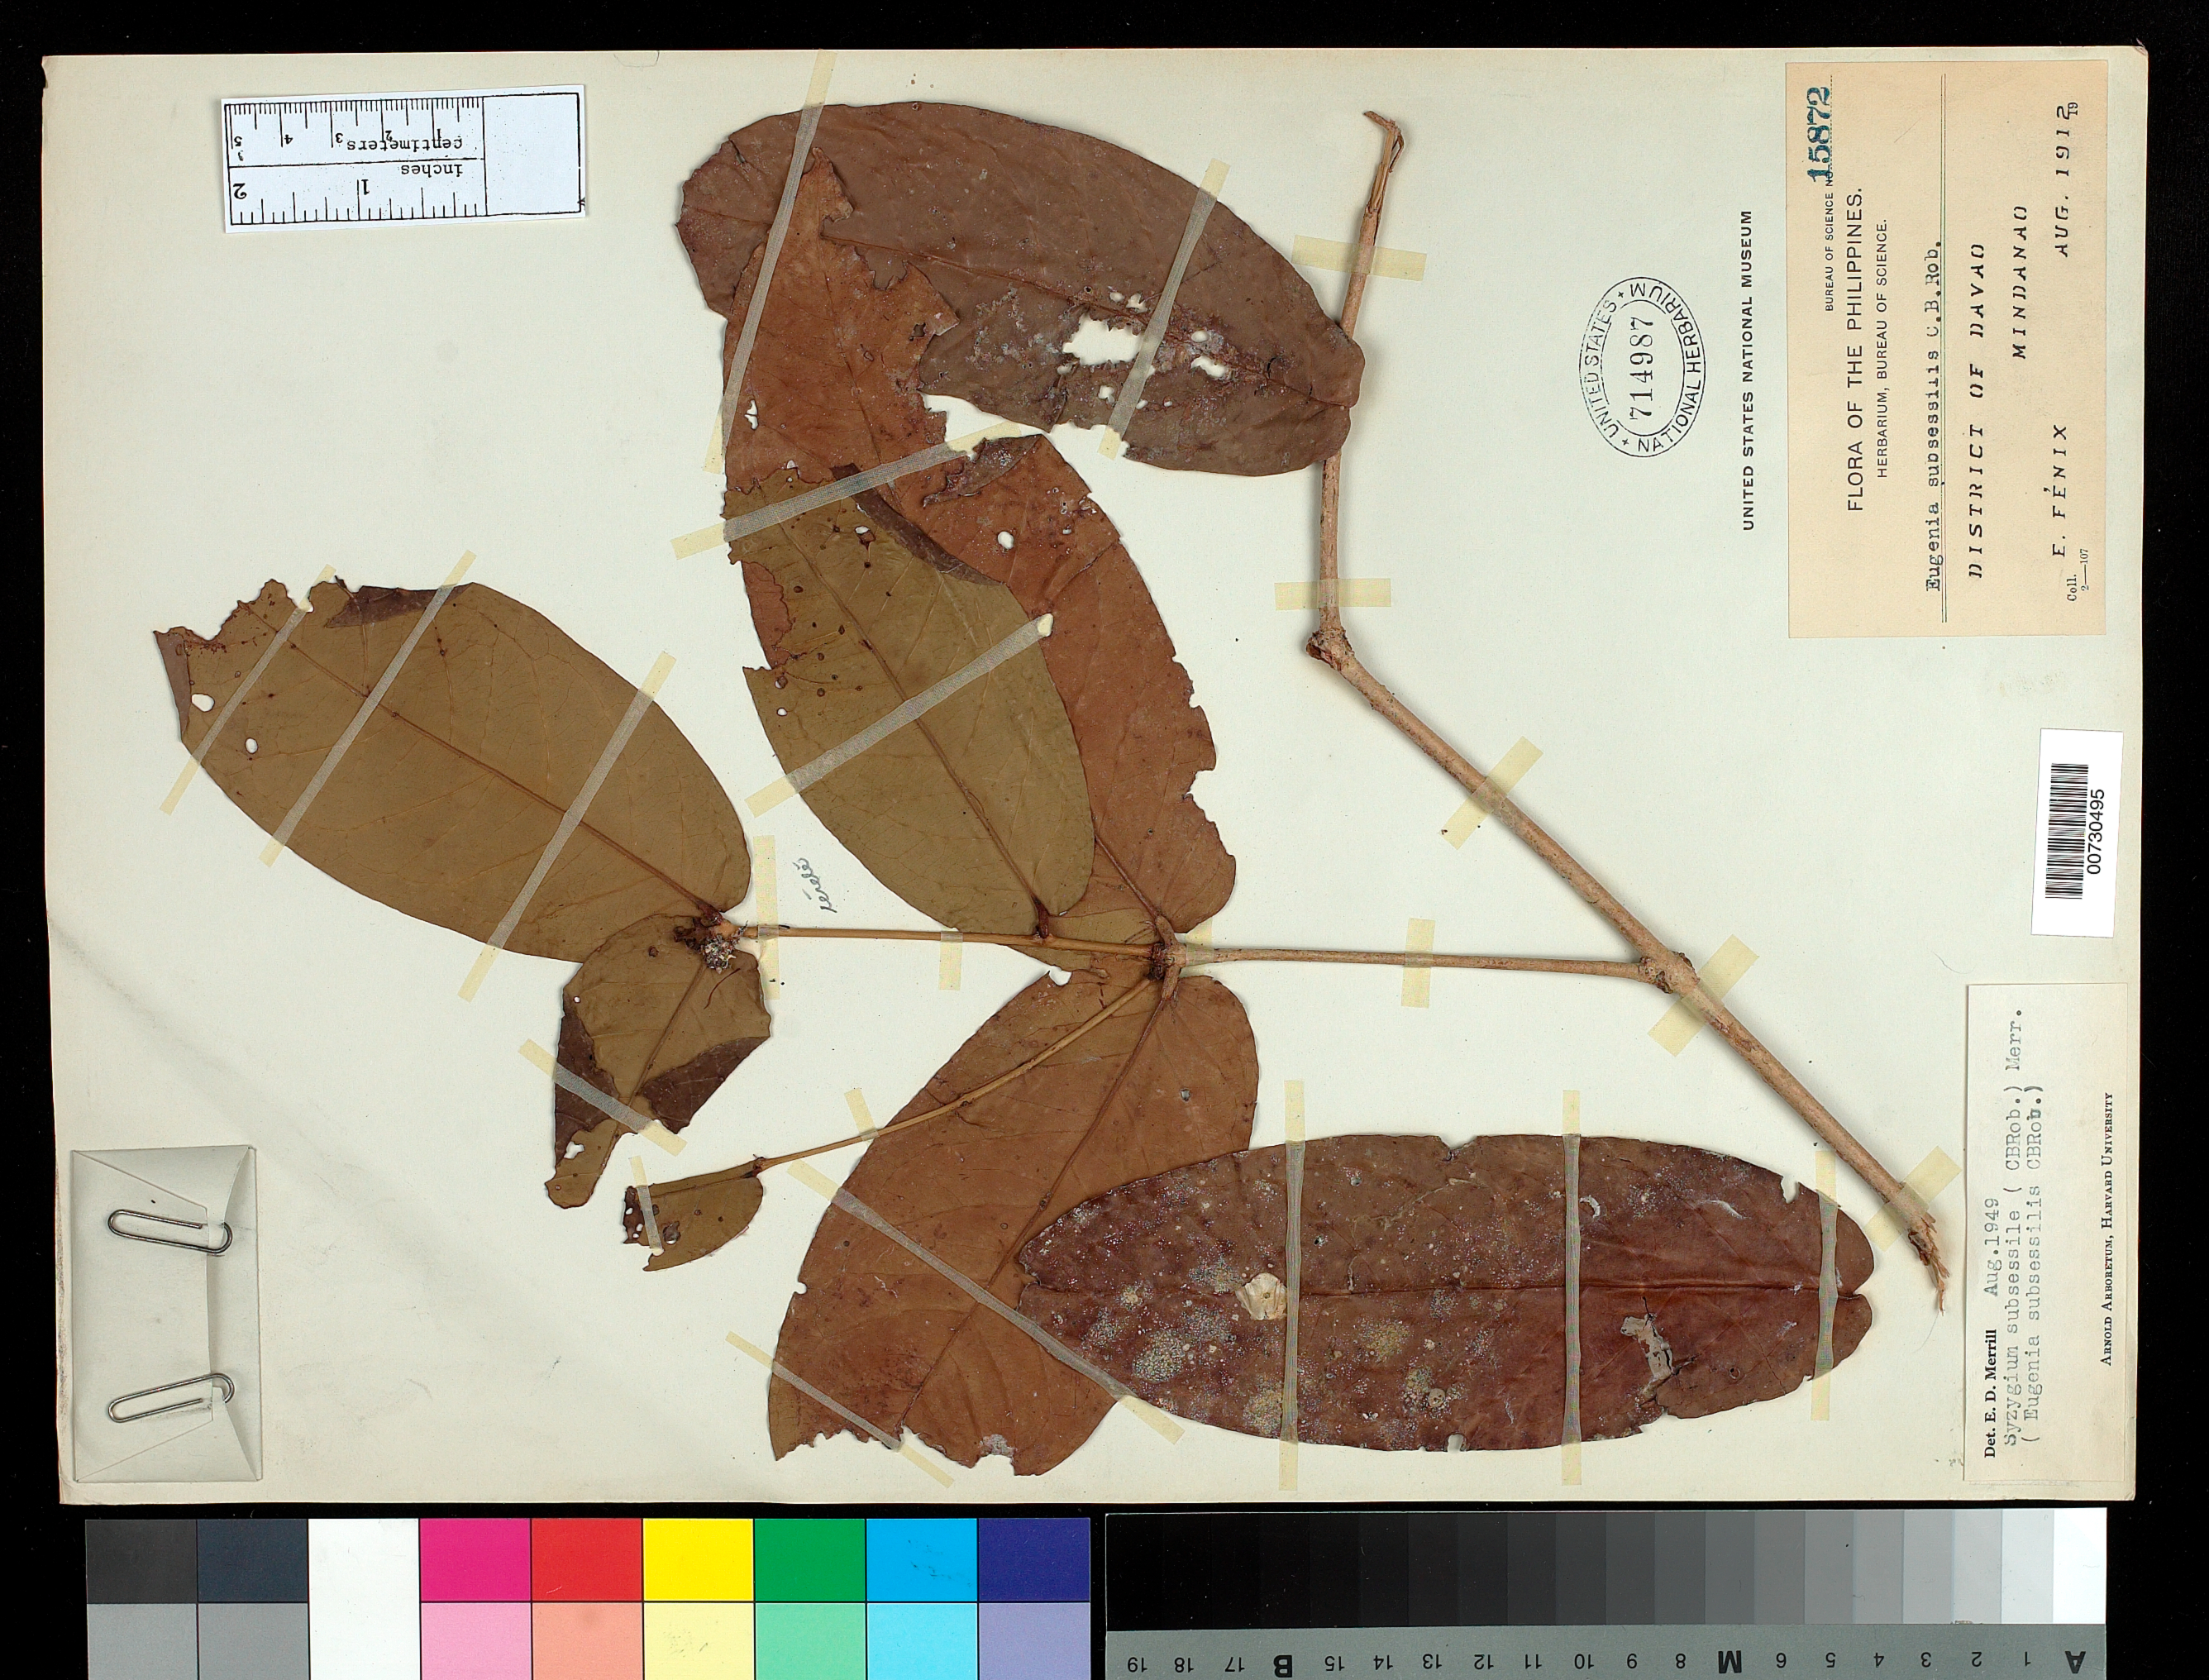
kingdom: Plantae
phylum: Tracheophyta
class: Magnoliopsida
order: Myrtales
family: Myrtaceae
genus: Syzygium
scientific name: Syzygium subsessile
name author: (C.B. Rob.) Merr.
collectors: E. Fénix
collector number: Bur. Sci. 15872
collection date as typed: Aug 1912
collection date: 1912-08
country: Philippines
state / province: Davao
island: Mindanao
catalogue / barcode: US 714987